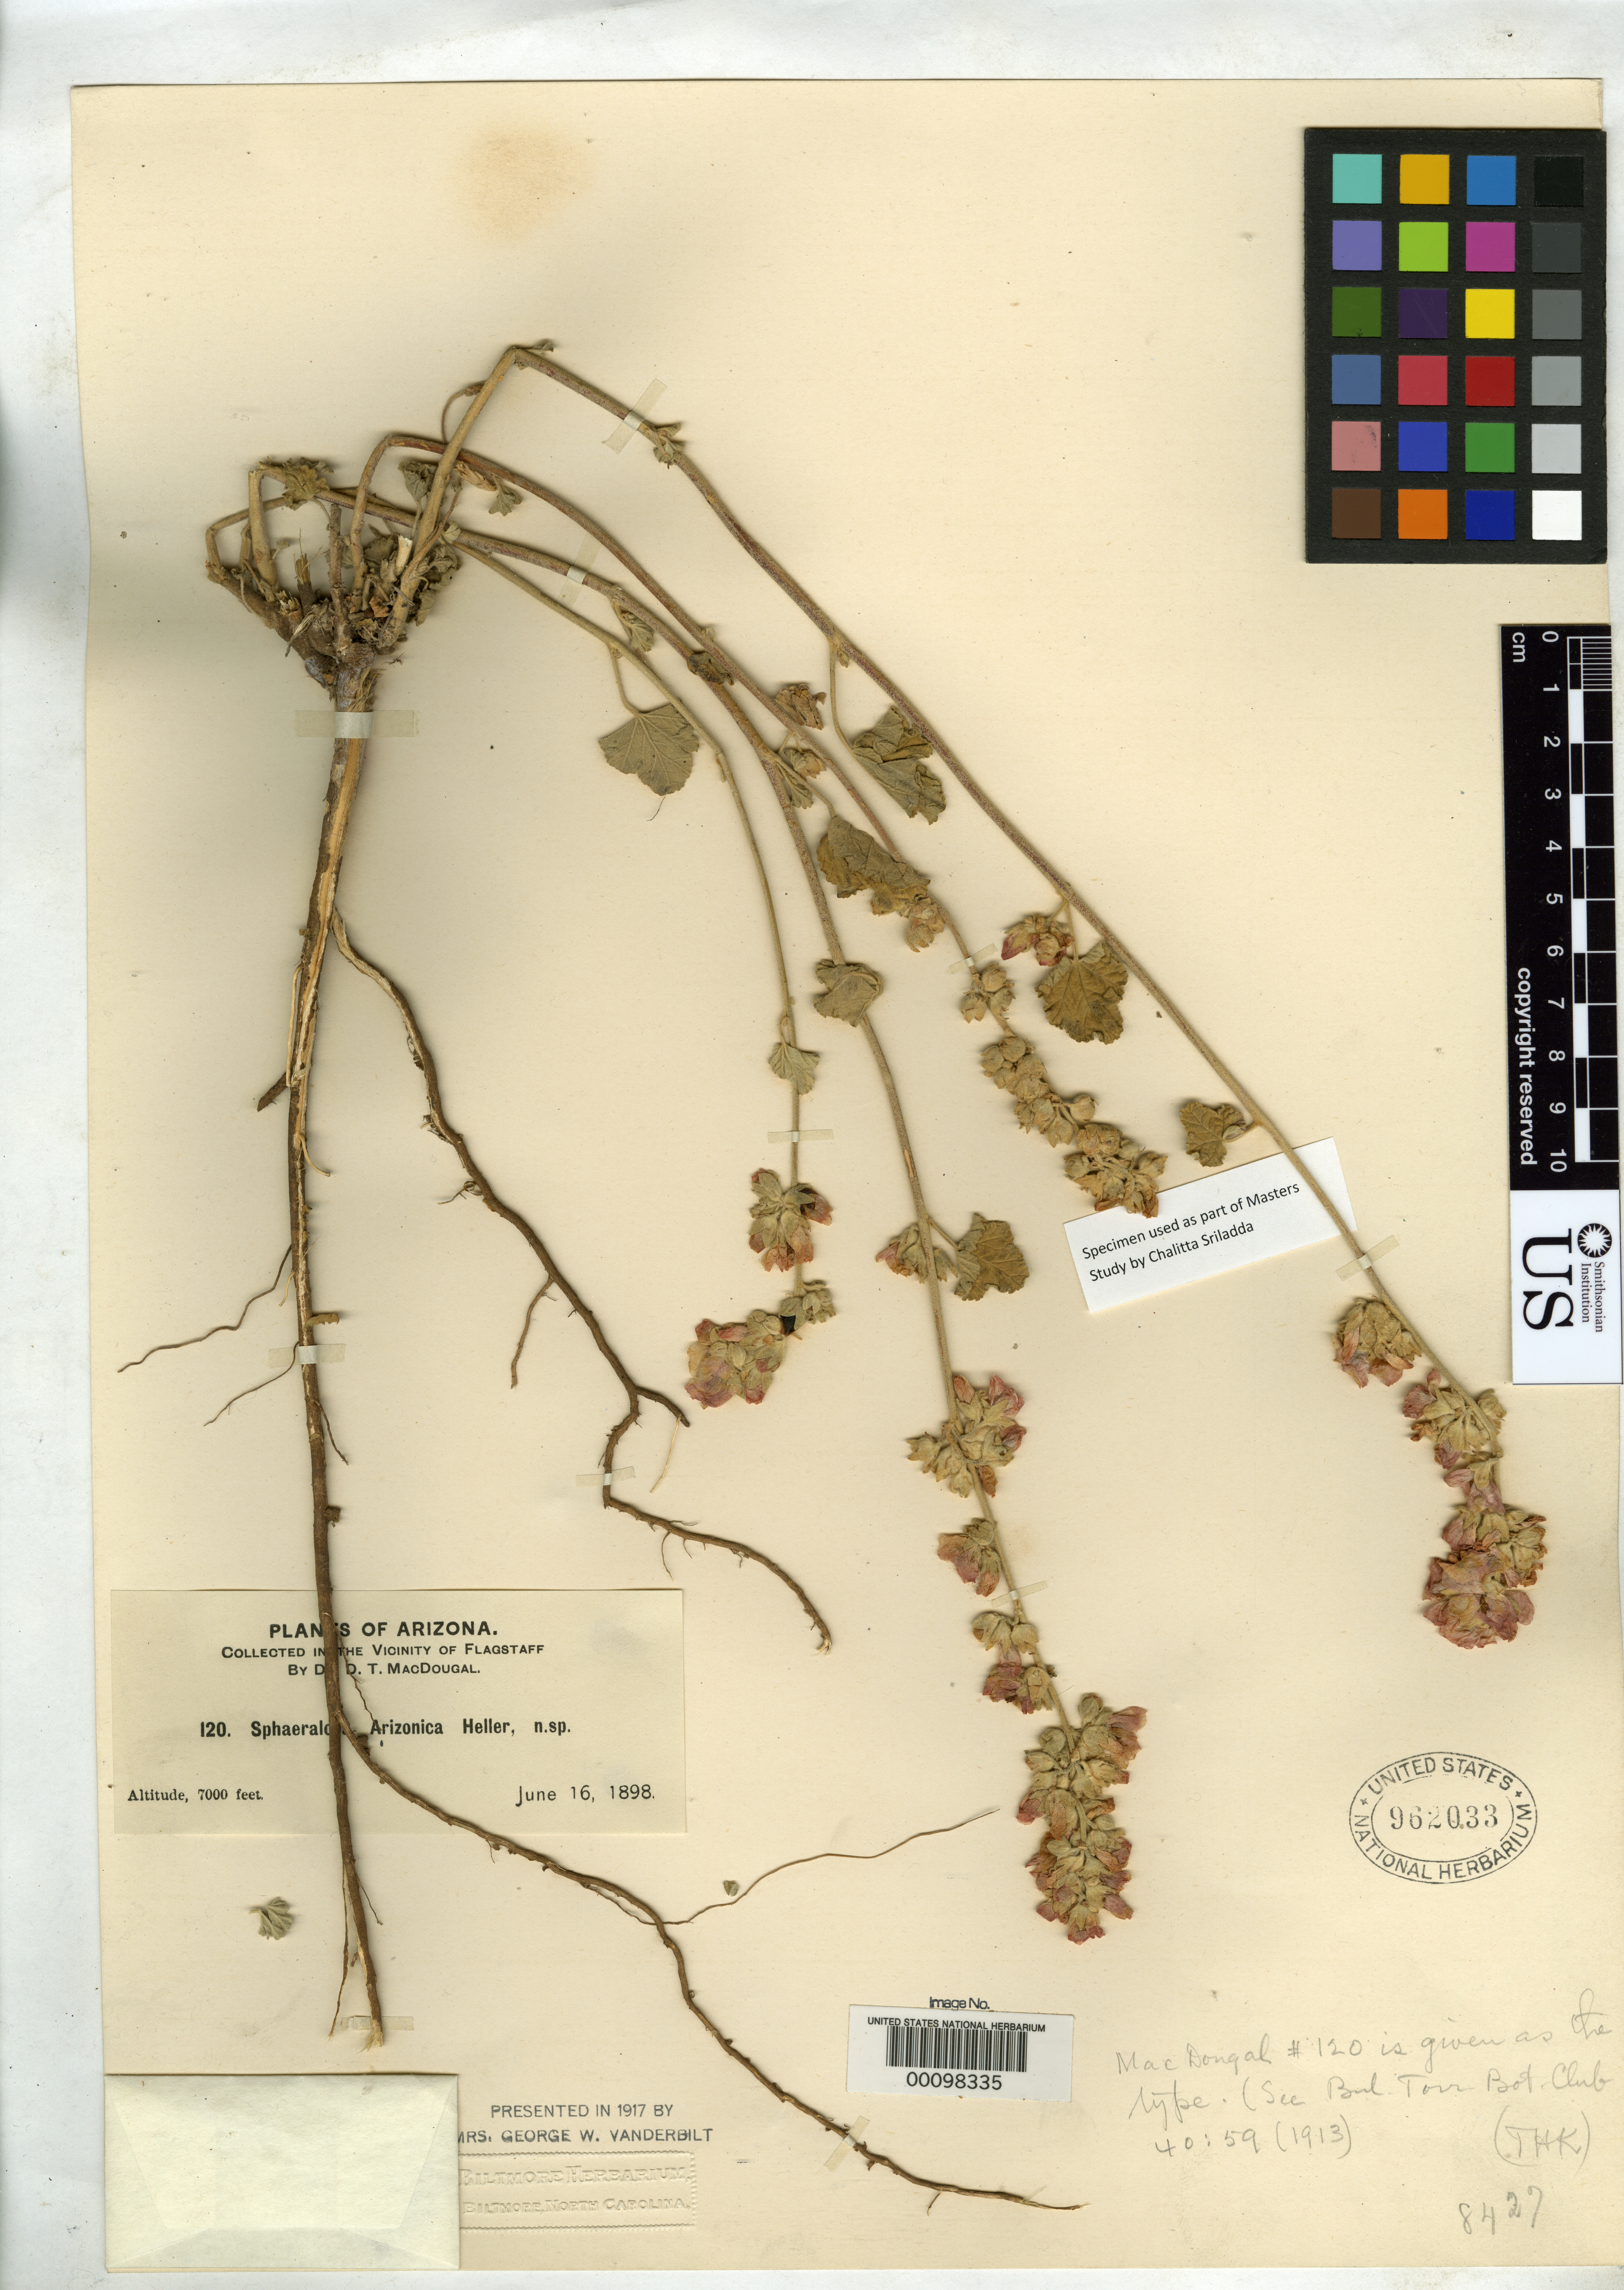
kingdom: Plantae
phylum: Tracheophyta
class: Magnoliopsida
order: Malvales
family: Malvaceae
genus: Sphaeralcea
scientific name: Sphaeralcea arizonica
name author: A. Heller ex Rydb.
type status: Isotype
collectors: D. T. MacDougal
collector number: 120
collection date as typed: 16 Jun 1898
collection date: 1898-06-16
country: United States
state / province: Arizona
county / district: Coconino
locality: Flagstaff.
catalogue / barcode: US 962033